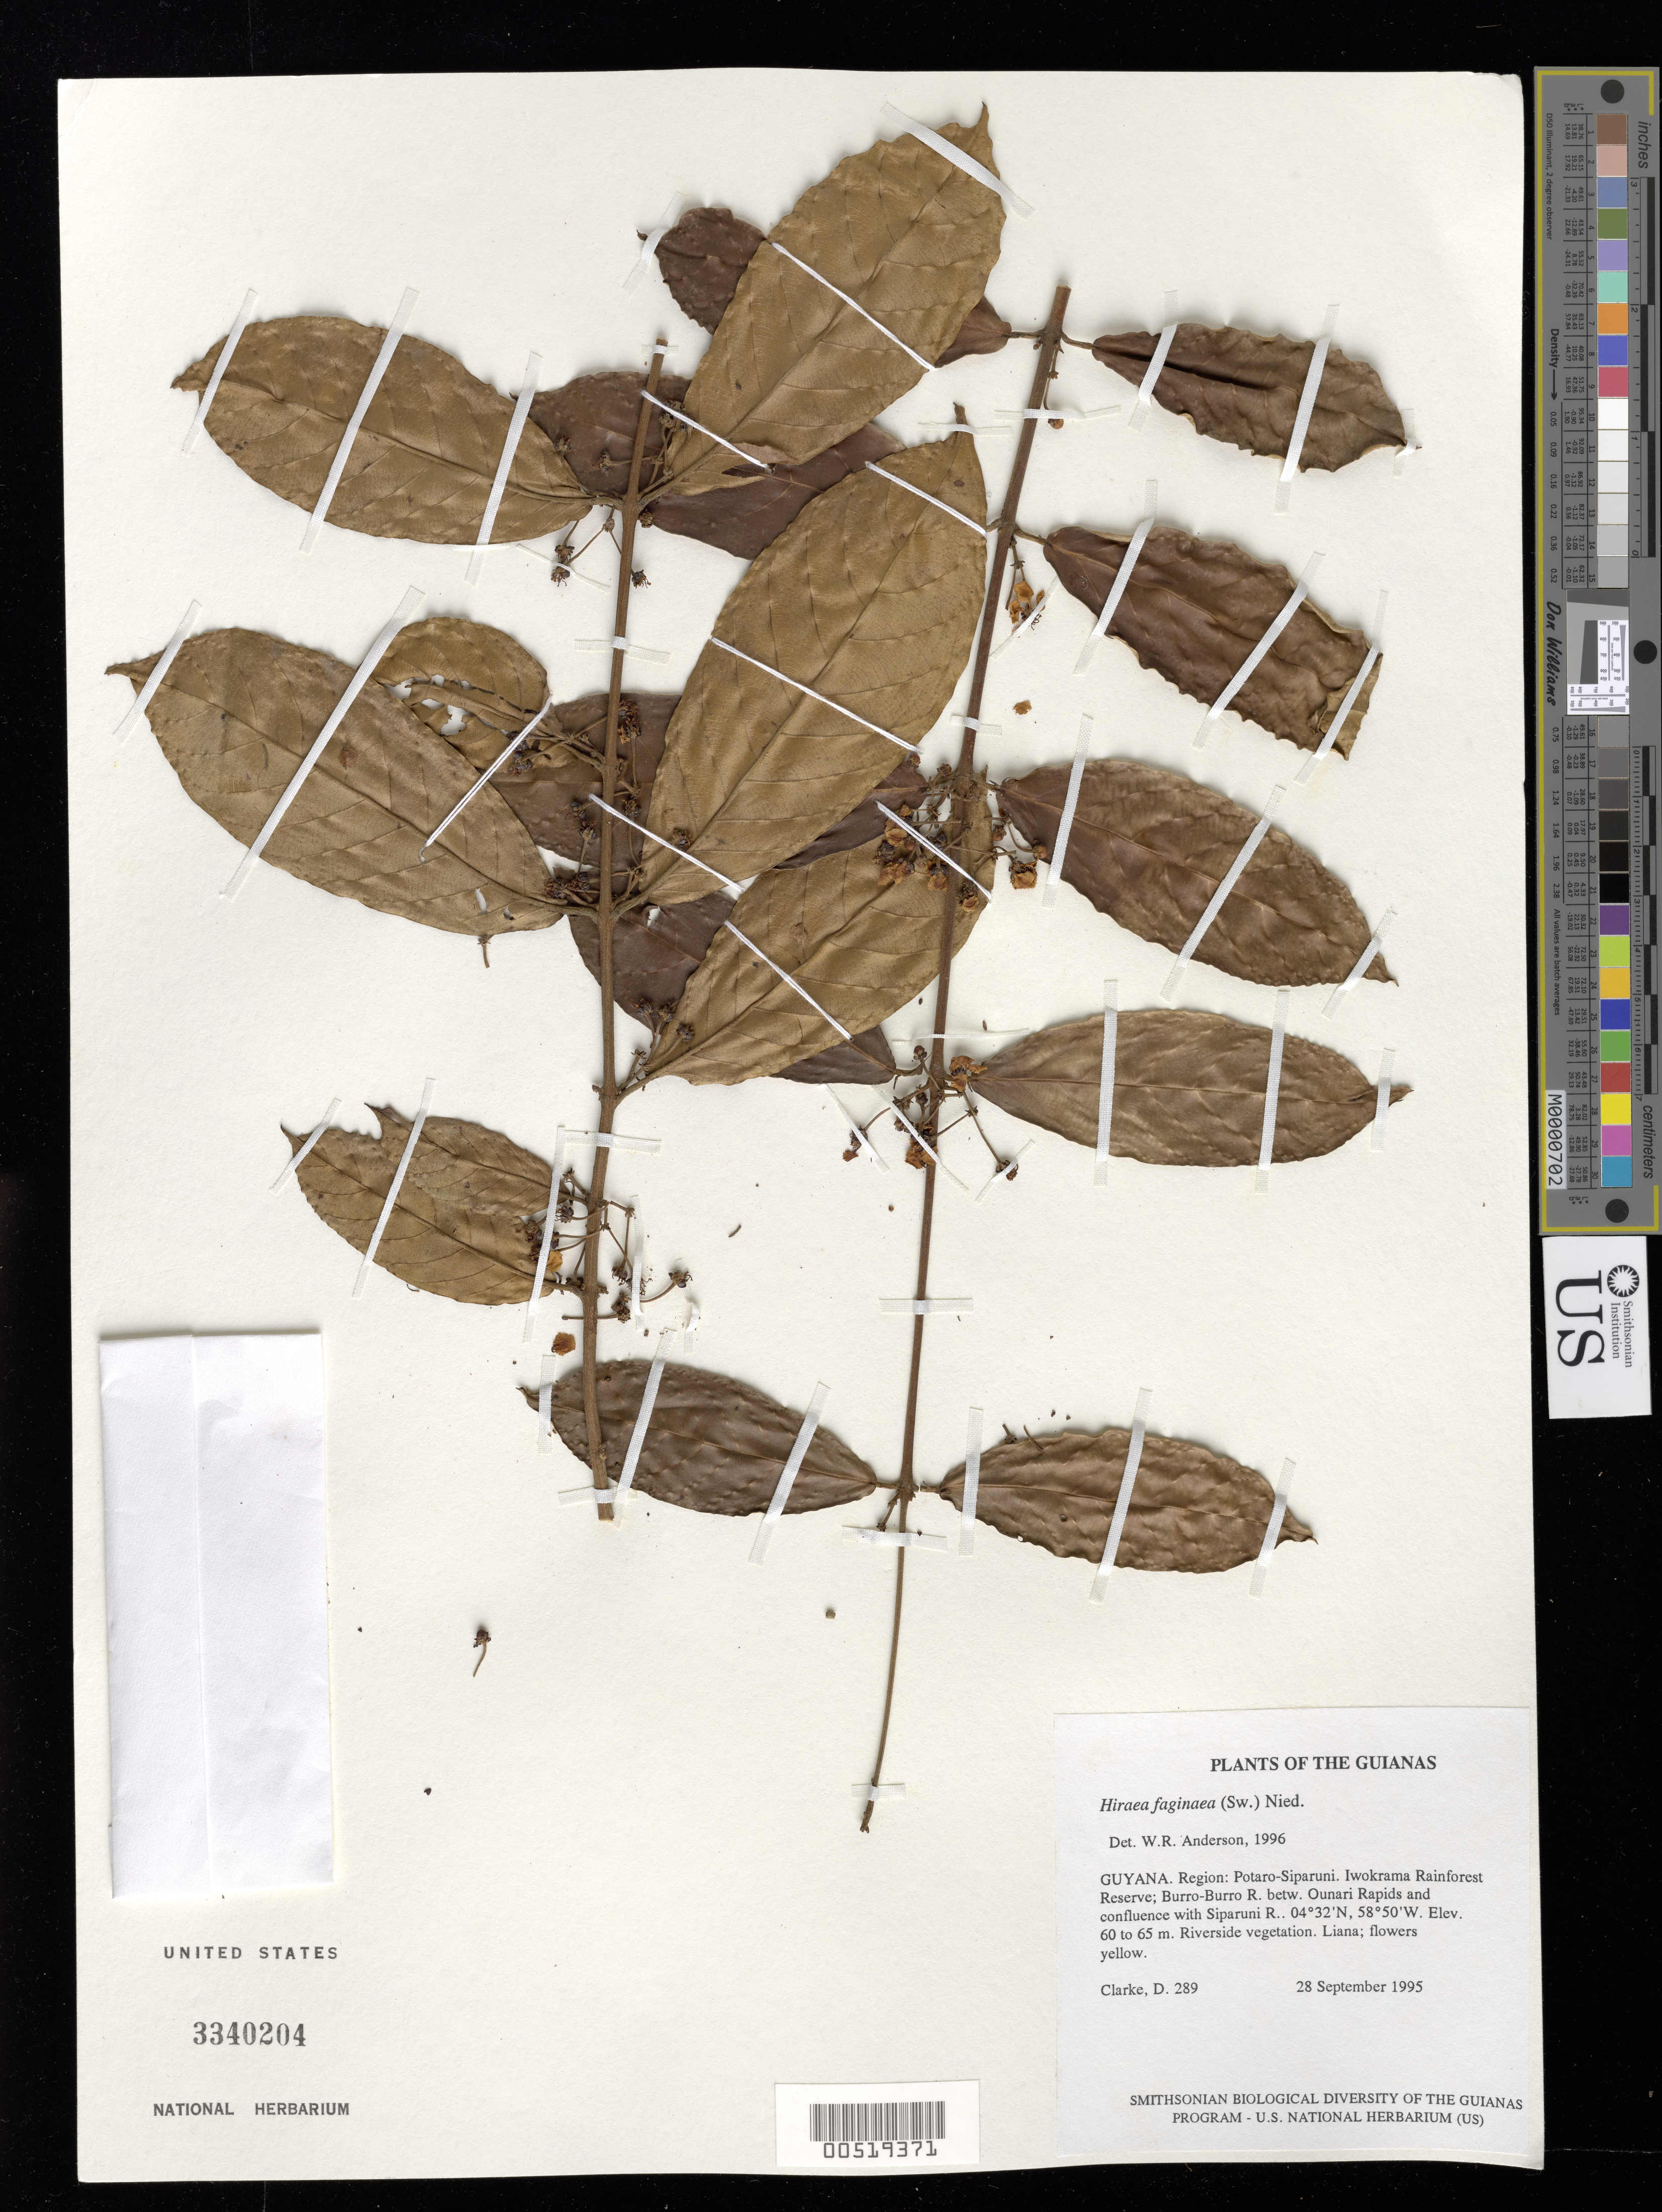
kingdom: Plantae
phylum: Tracheophyta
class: Magnoliopsida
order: Malpighiales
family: Malpighiaceae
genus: Hiraea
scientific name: Hiraea faginea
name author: (Sw.) Nied.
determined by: Anderson, W. R., (MICH), University of Michigan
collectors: H. D. Clarke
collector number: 289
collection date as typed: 28 September 1995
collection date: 1995-09-28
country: Guyana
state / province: Potaro-Siparuni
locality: Iwokrama Rainforest Reserve; Burro-Burro R. betw. Dunari Rapids and confluence with Siparuni R.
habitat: Riverside vegetation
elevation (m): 60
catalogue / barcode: US 3340204